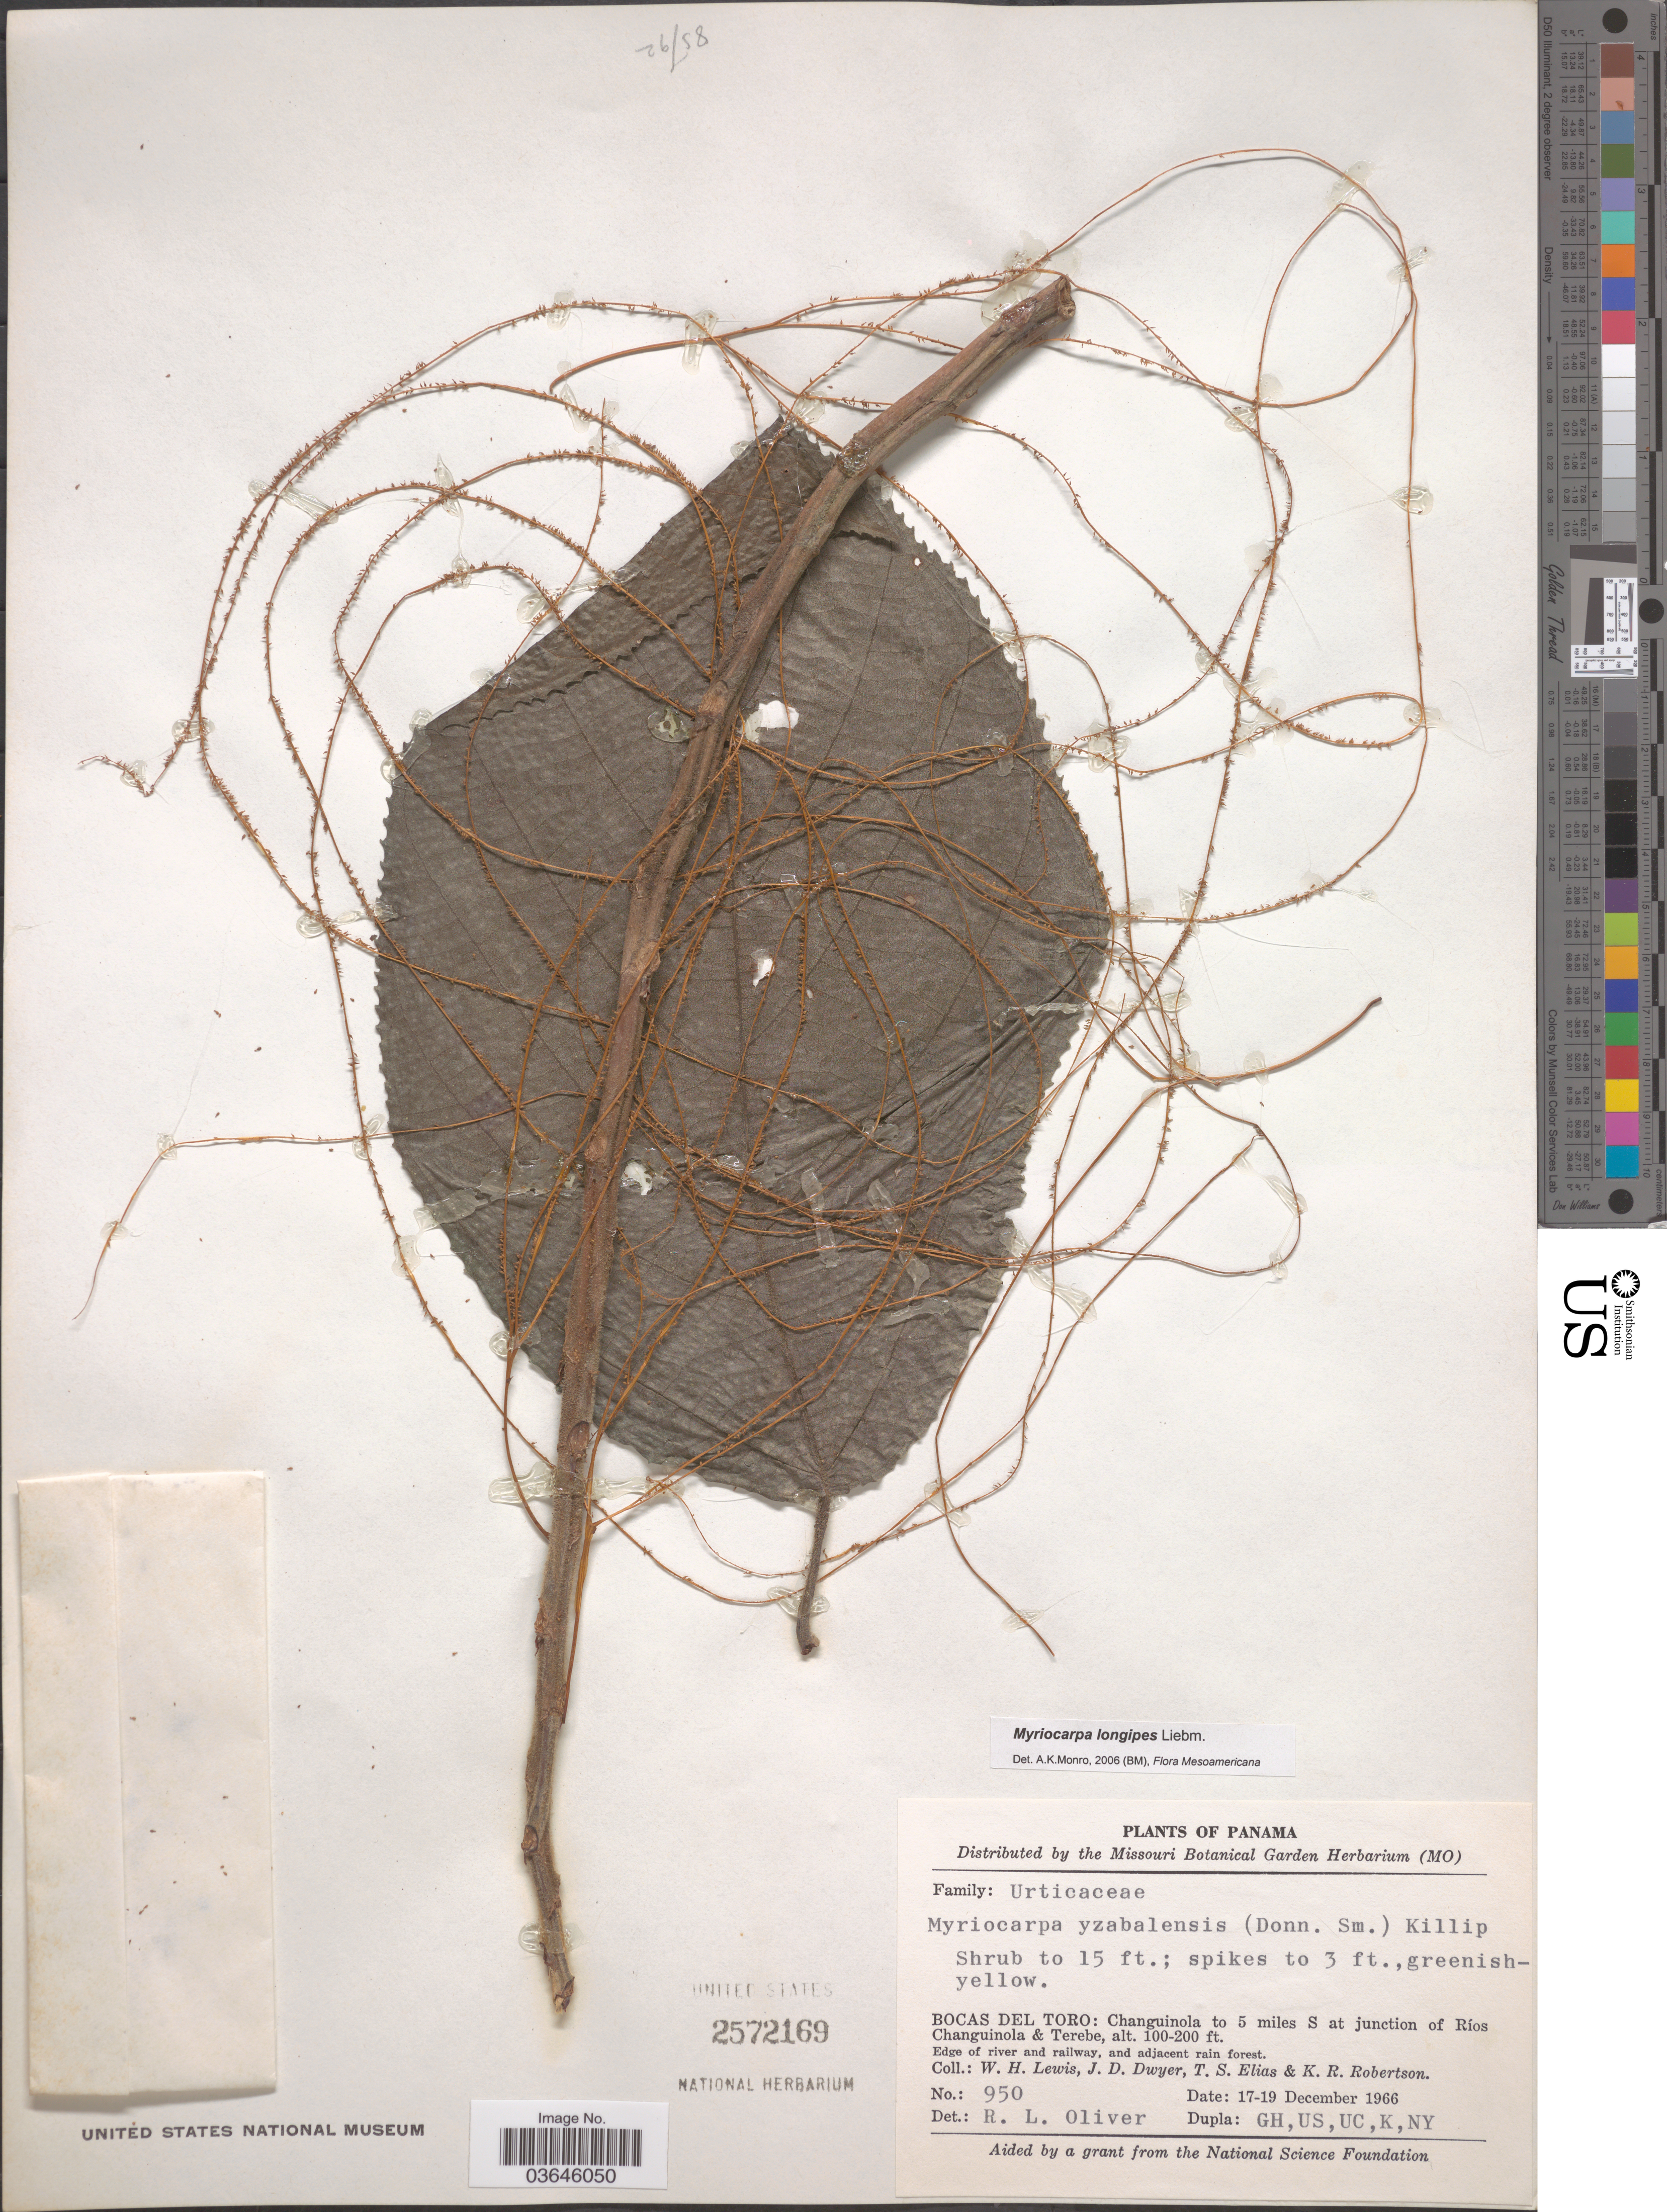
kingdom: Plantae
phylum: Tracheophyta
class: Magnoliopsida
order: Rosales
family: Urticaceae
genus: Myriocarpa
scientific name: Myriocarpa longipes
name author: Liebm.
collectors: W. H. Lewis, J. D. Dwyer, T. S. Elias & K. Robertson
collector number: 950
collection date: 1966-12-17/1966-12-19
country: Panama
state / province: Bocas del Toro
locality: Changuinola to 5 miles S at junction of Ríos Changuinola & Terebe.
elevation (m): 30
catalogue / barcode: US 2572169